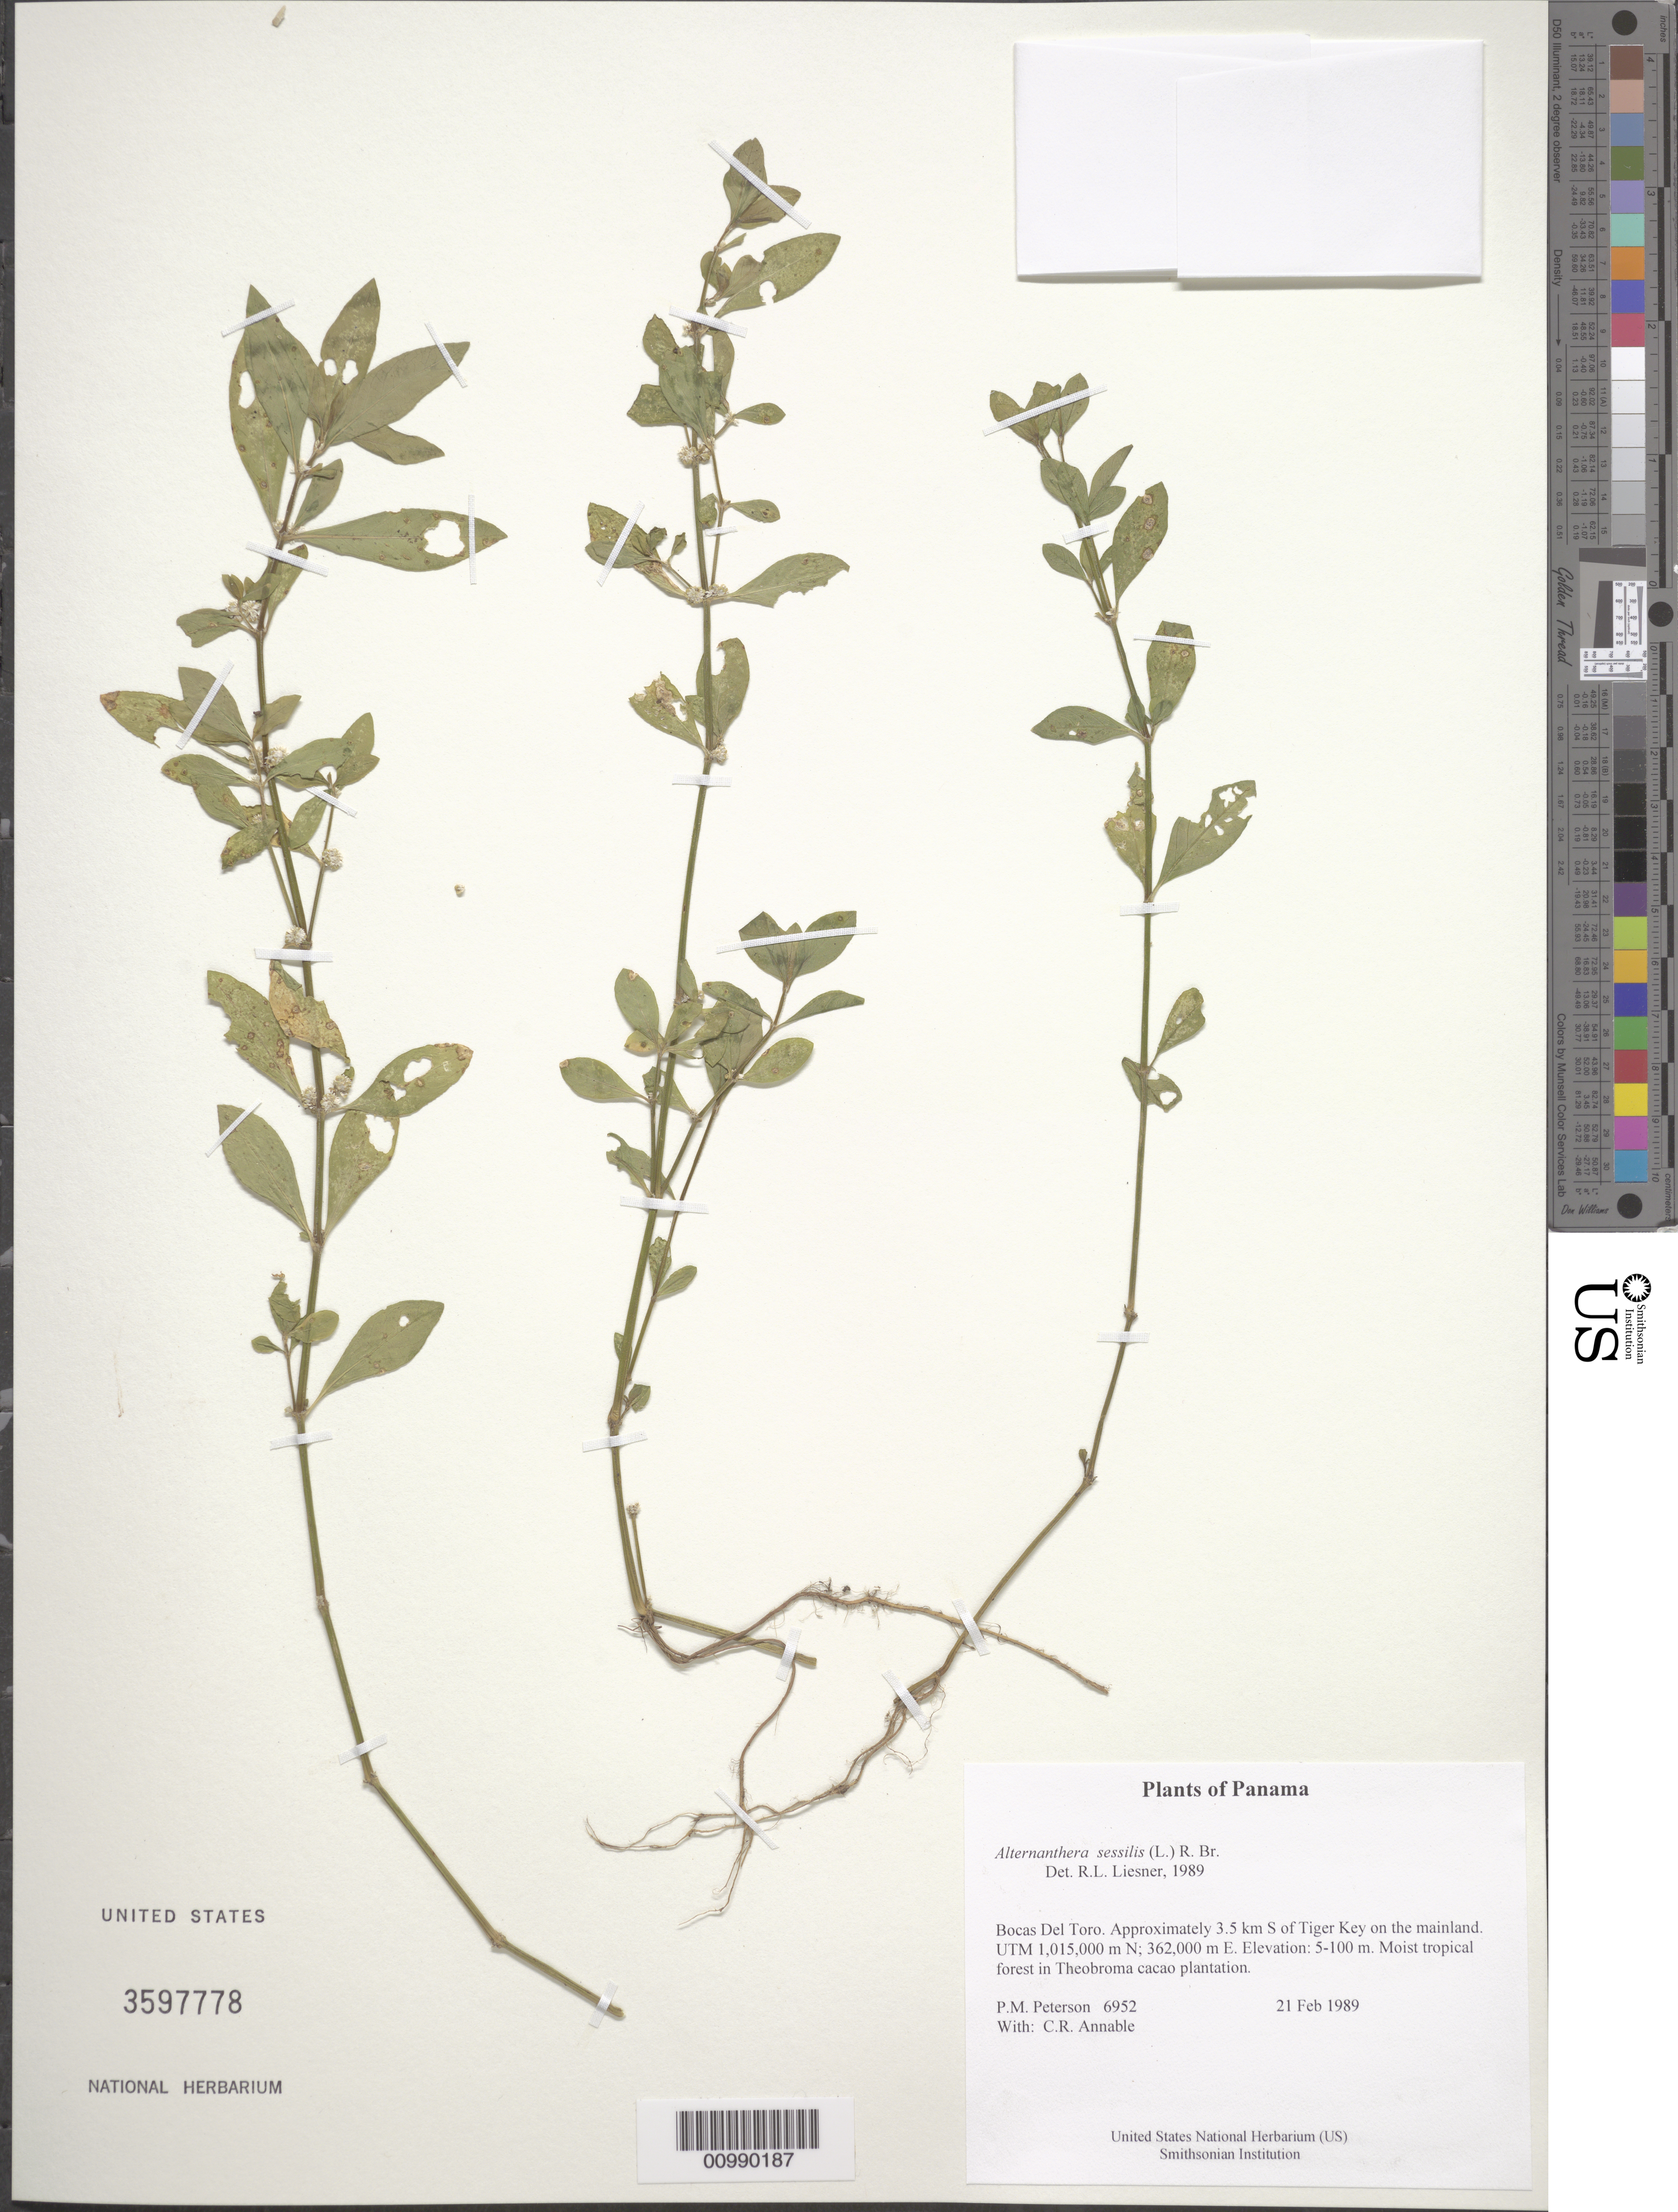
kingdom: Plantae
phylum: Tracheophyta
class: Magnoliopsida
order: Caryophyllales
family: Amaranthaceae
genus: Alternanthera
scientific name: Alternanthera sessilis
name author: (L.) DC.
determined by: Liesner, R. L.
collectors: P. M. Peterson & C. R. Annable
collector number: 06952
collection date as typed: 21 Feb 1989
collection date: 1989-02-21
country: Panama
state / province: Bocas del Toro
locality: Approximately 3.5 km S of Tiger Key on the mainland. UTM 1,015,000 m N; 362,000 m E.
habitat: Moist tropical forest in Theobroma cacao plantation.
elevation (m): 5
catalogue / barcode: US 3597778